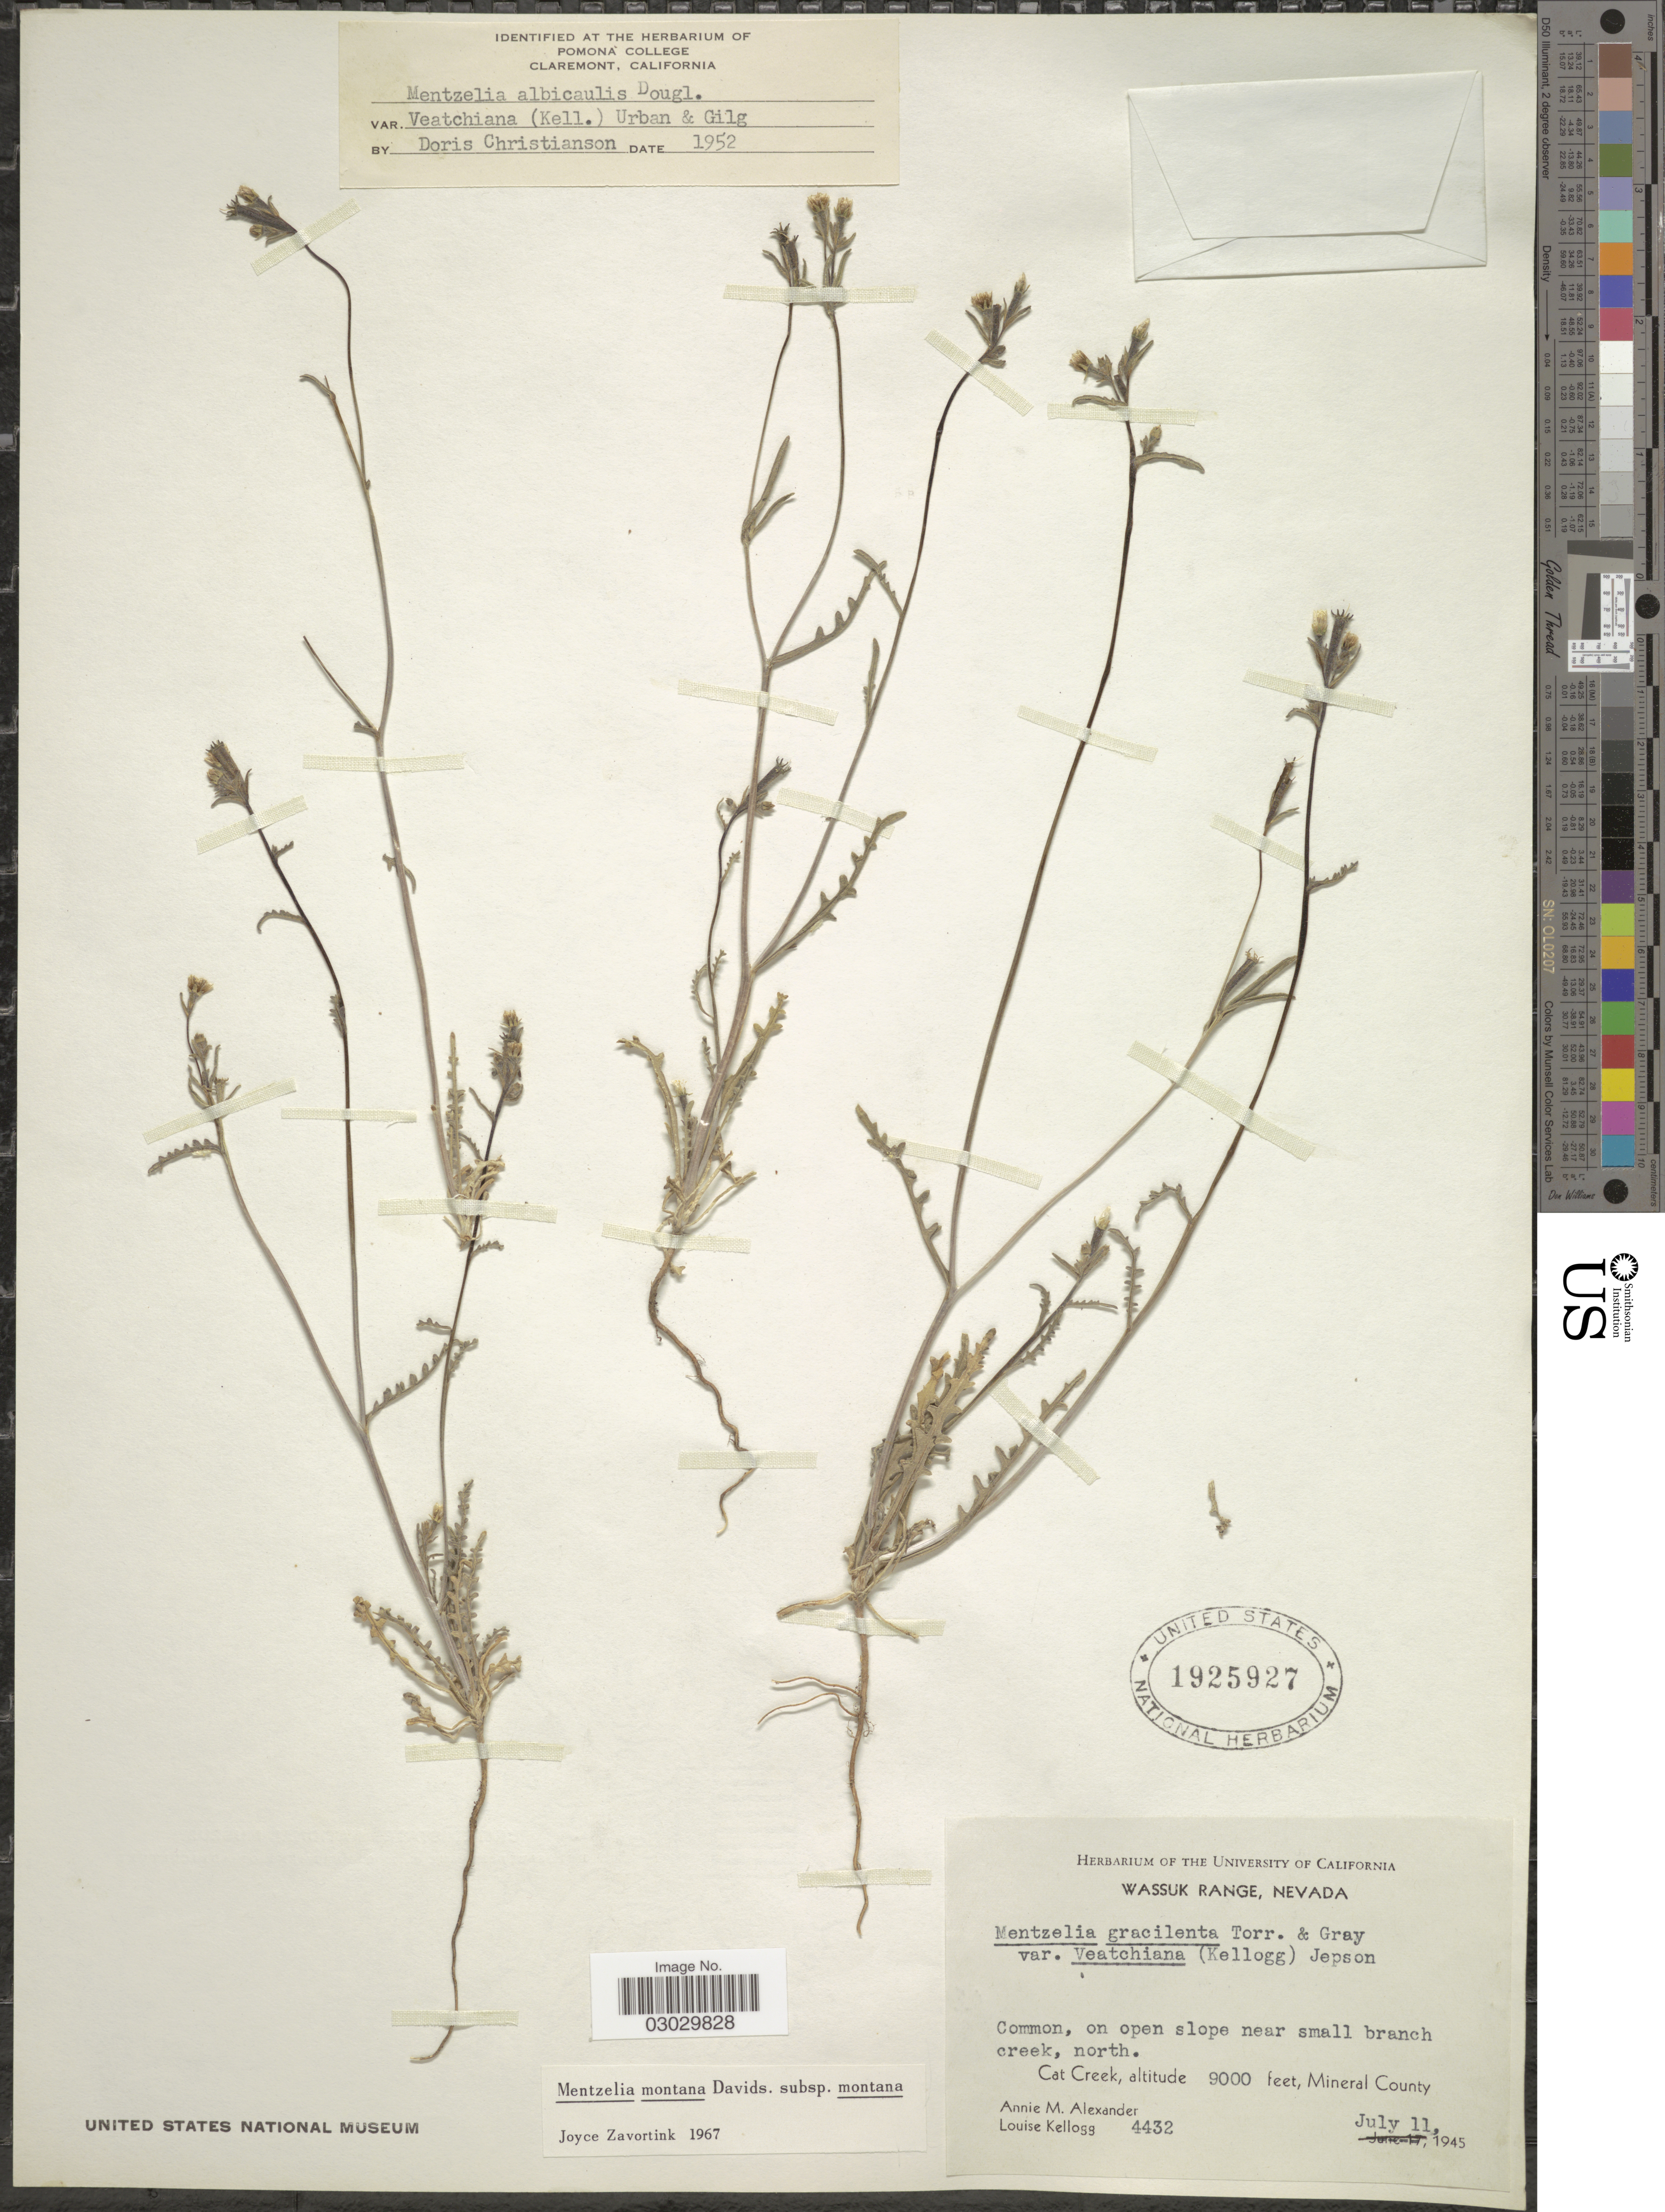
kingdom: Plantae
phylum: Tracheophyta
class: Magnoliopsida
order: Cornales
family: Loasaceae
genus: Mentzelia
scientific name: Mentzelia montana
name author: (Davidson) Davidson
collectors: A. M. Alexander & L. Kellogg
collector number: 4432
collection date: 1945-07-11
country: United States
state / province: Nevada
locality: Wassuk Range. Cat Creek, Mineral County.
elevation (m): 2743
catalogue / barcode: US 1925927